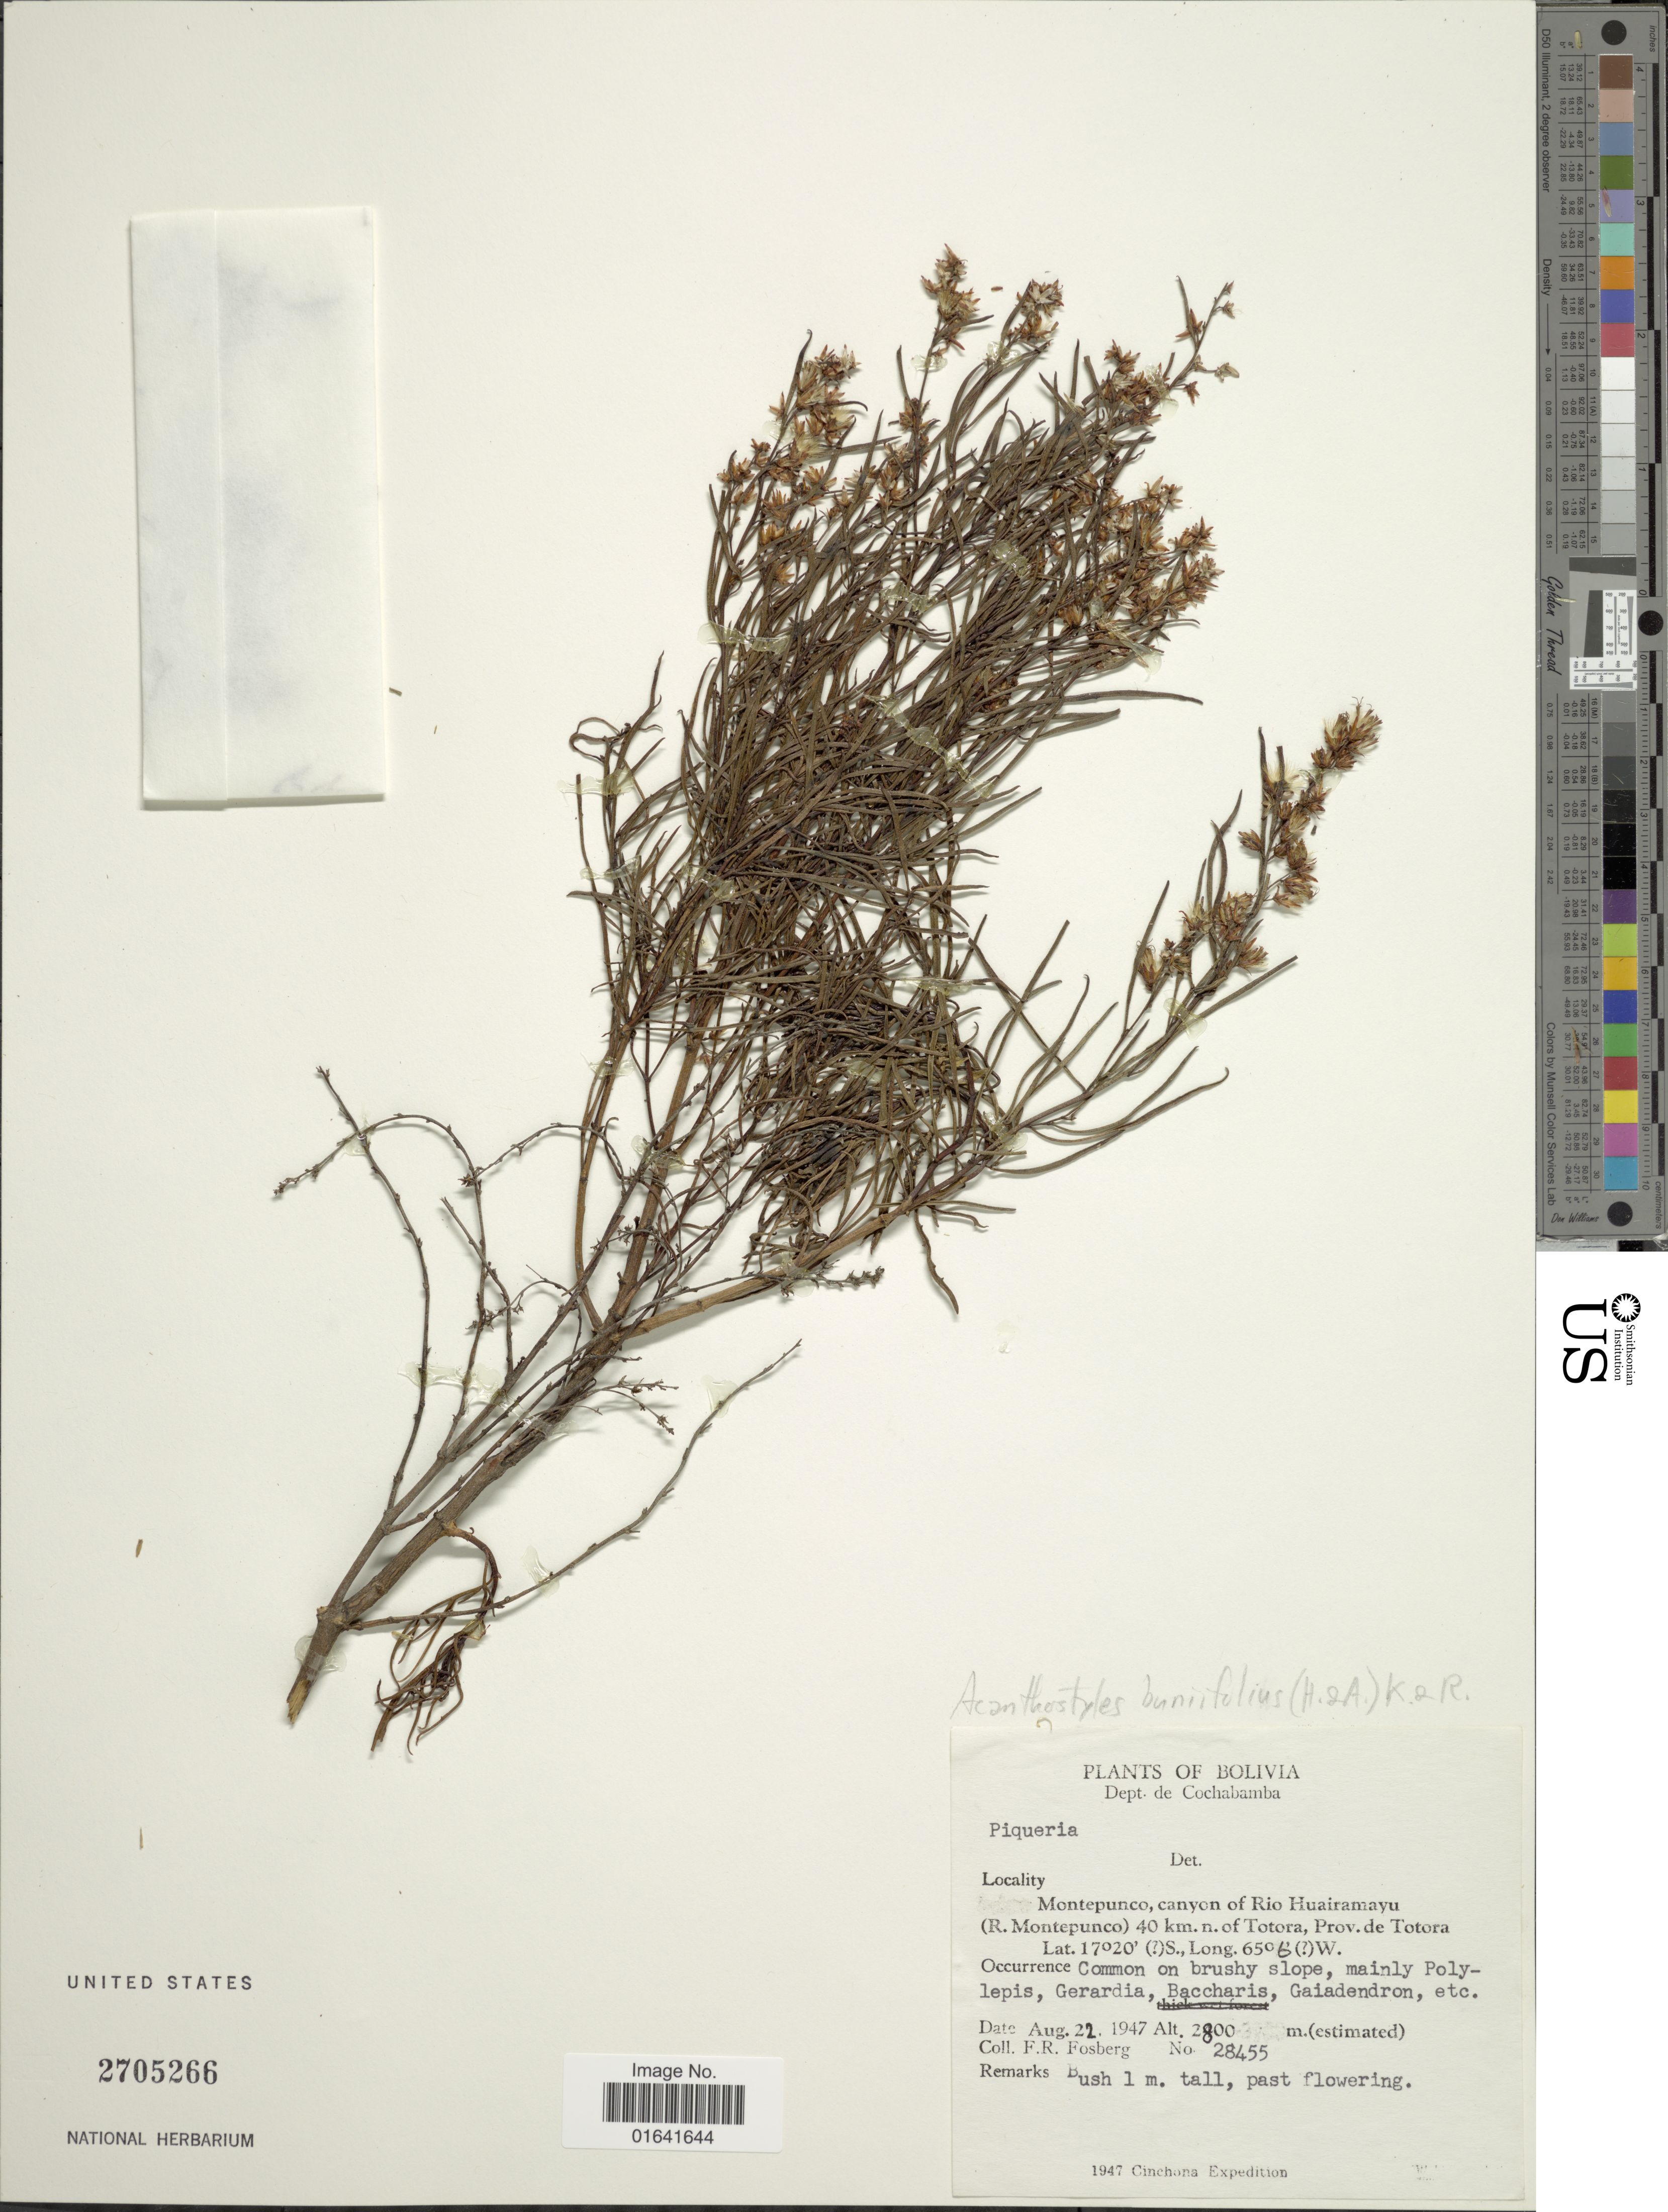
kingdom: Plantae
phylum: Tracheophyta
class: Magnoliopsida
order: Asterales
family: Asteraceae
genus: Acanthostyles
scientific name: Acanthostyles buniifolius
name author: (Hook. & Arn.) R.M. King & H. Rob.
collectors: F. R. Fosberg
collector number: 28455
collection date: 1947-08-22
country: Bolivia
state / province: Cochabamba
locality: Dept. de Cochabamba, Montepunco, canyon of Rio Huairamayu (R.Montepunco) 40 km n. of Totora, Prov. de Totora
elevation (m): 2800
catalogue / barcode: US 2705266